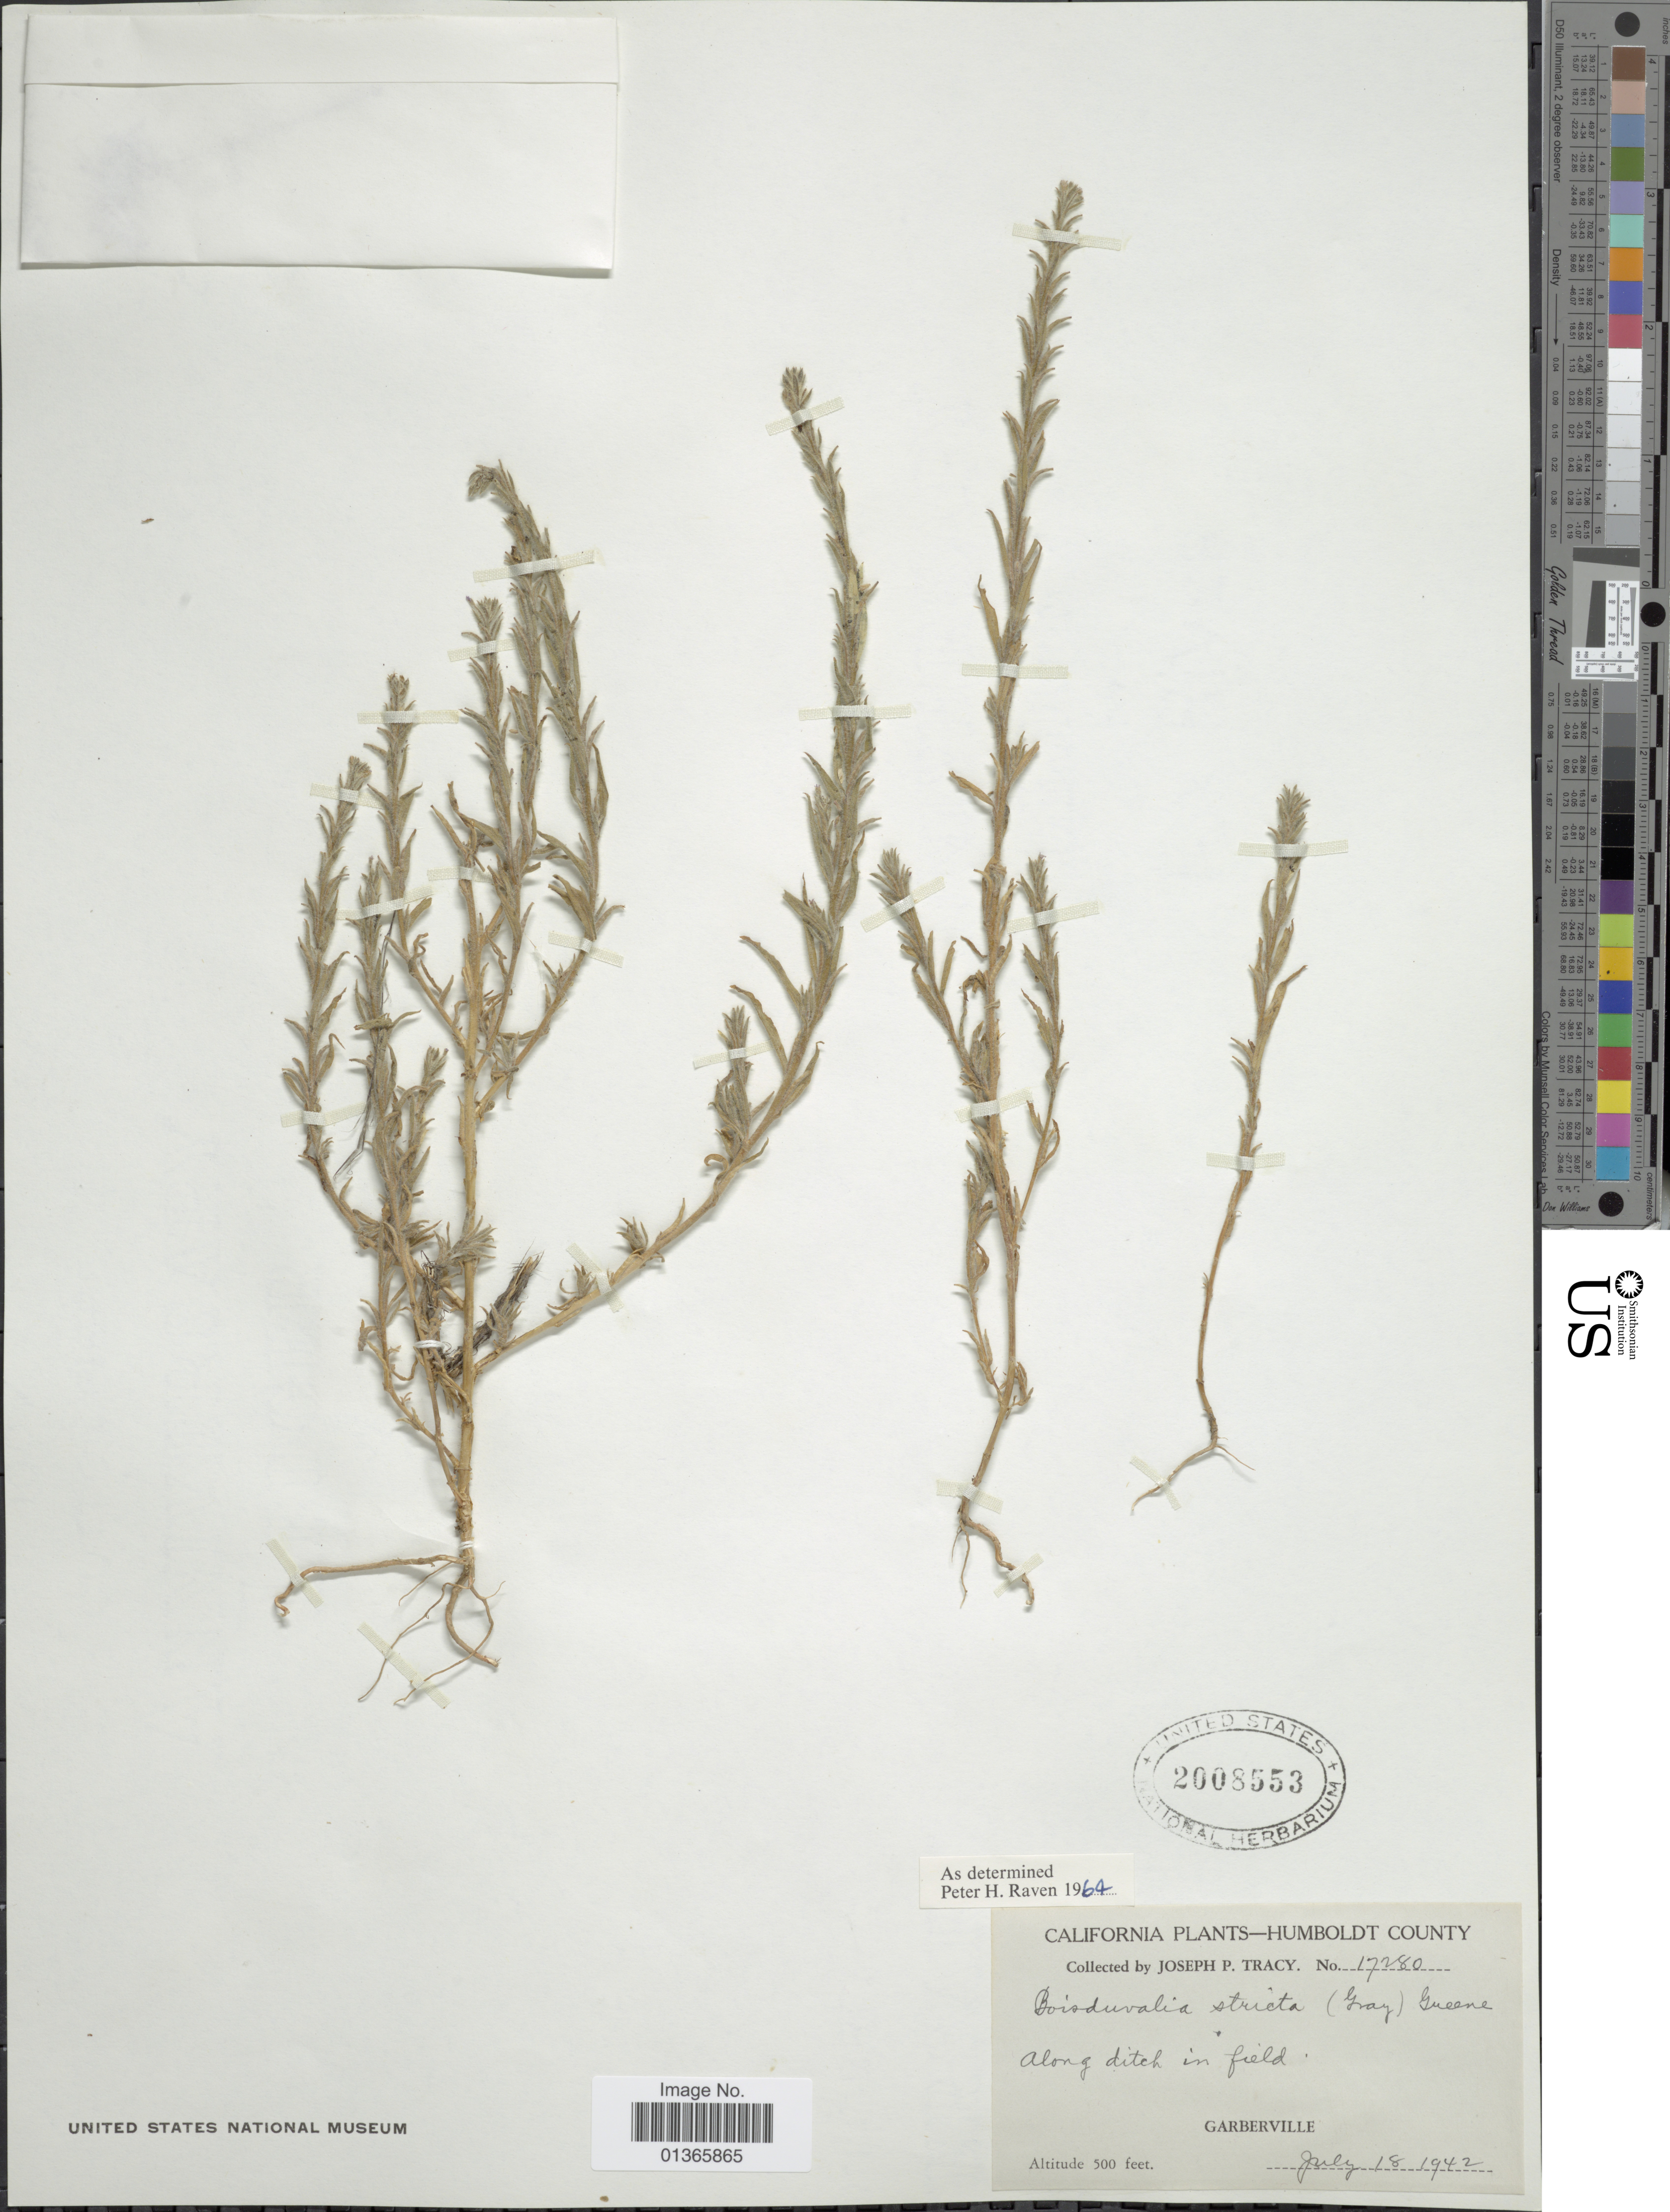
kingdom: Plantae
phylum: Tracheophyta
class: Magnoliopsida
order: Myrtales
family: Onagraceae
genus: Epilobium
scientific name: Epilobium torreyi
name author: (S. Watson) Hoch & P.H. Raven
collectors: J. Tracy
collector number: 17280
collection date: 1942-07-18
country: United States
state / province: California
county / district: Humboldt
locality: Humboldt County. Garberville.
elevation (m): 152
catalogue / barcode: US 2008553